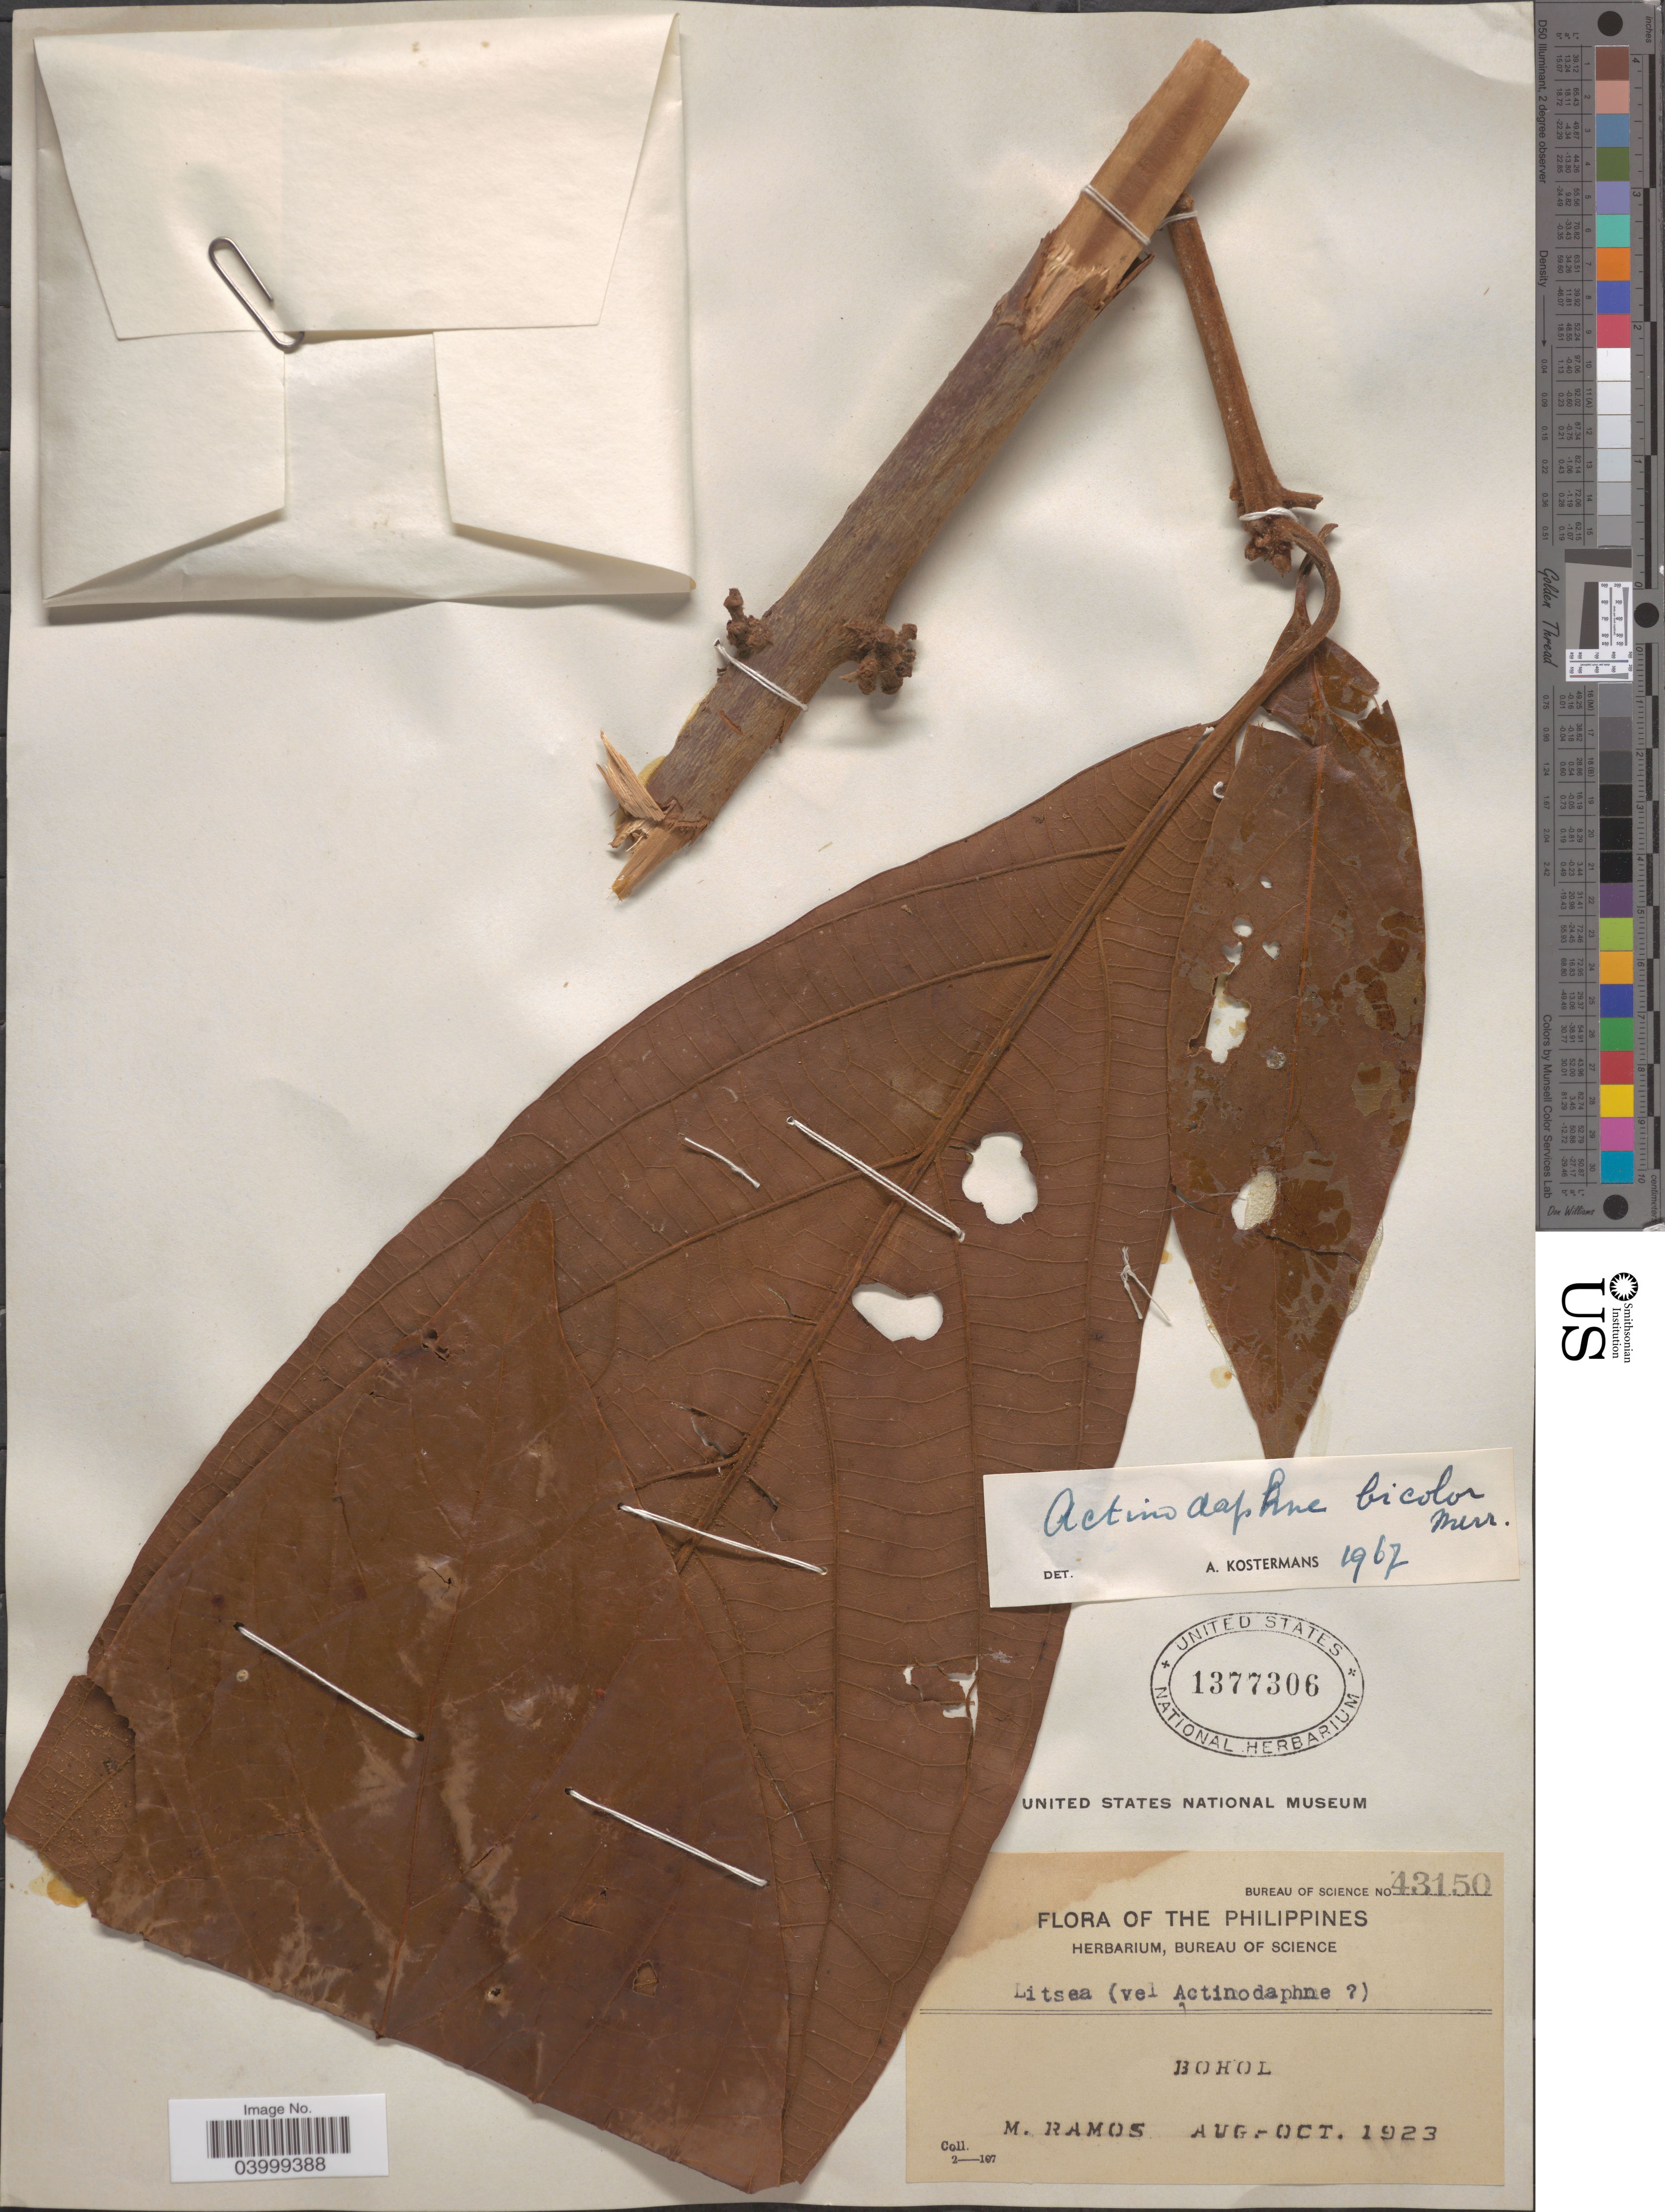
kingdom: Plantae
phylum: Tracheophyta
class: Magnoliopsida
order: Laurales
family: Lauraceae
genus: Actinodaphne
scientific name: Actinodaphne bicolor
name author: (Merr.) Merr.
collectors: M. Ramos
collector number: Bureau of Science 43150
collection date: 1923-08/1923-10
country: Philippines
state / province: Central Visayas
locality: Bohol.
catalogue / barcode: US 1377306